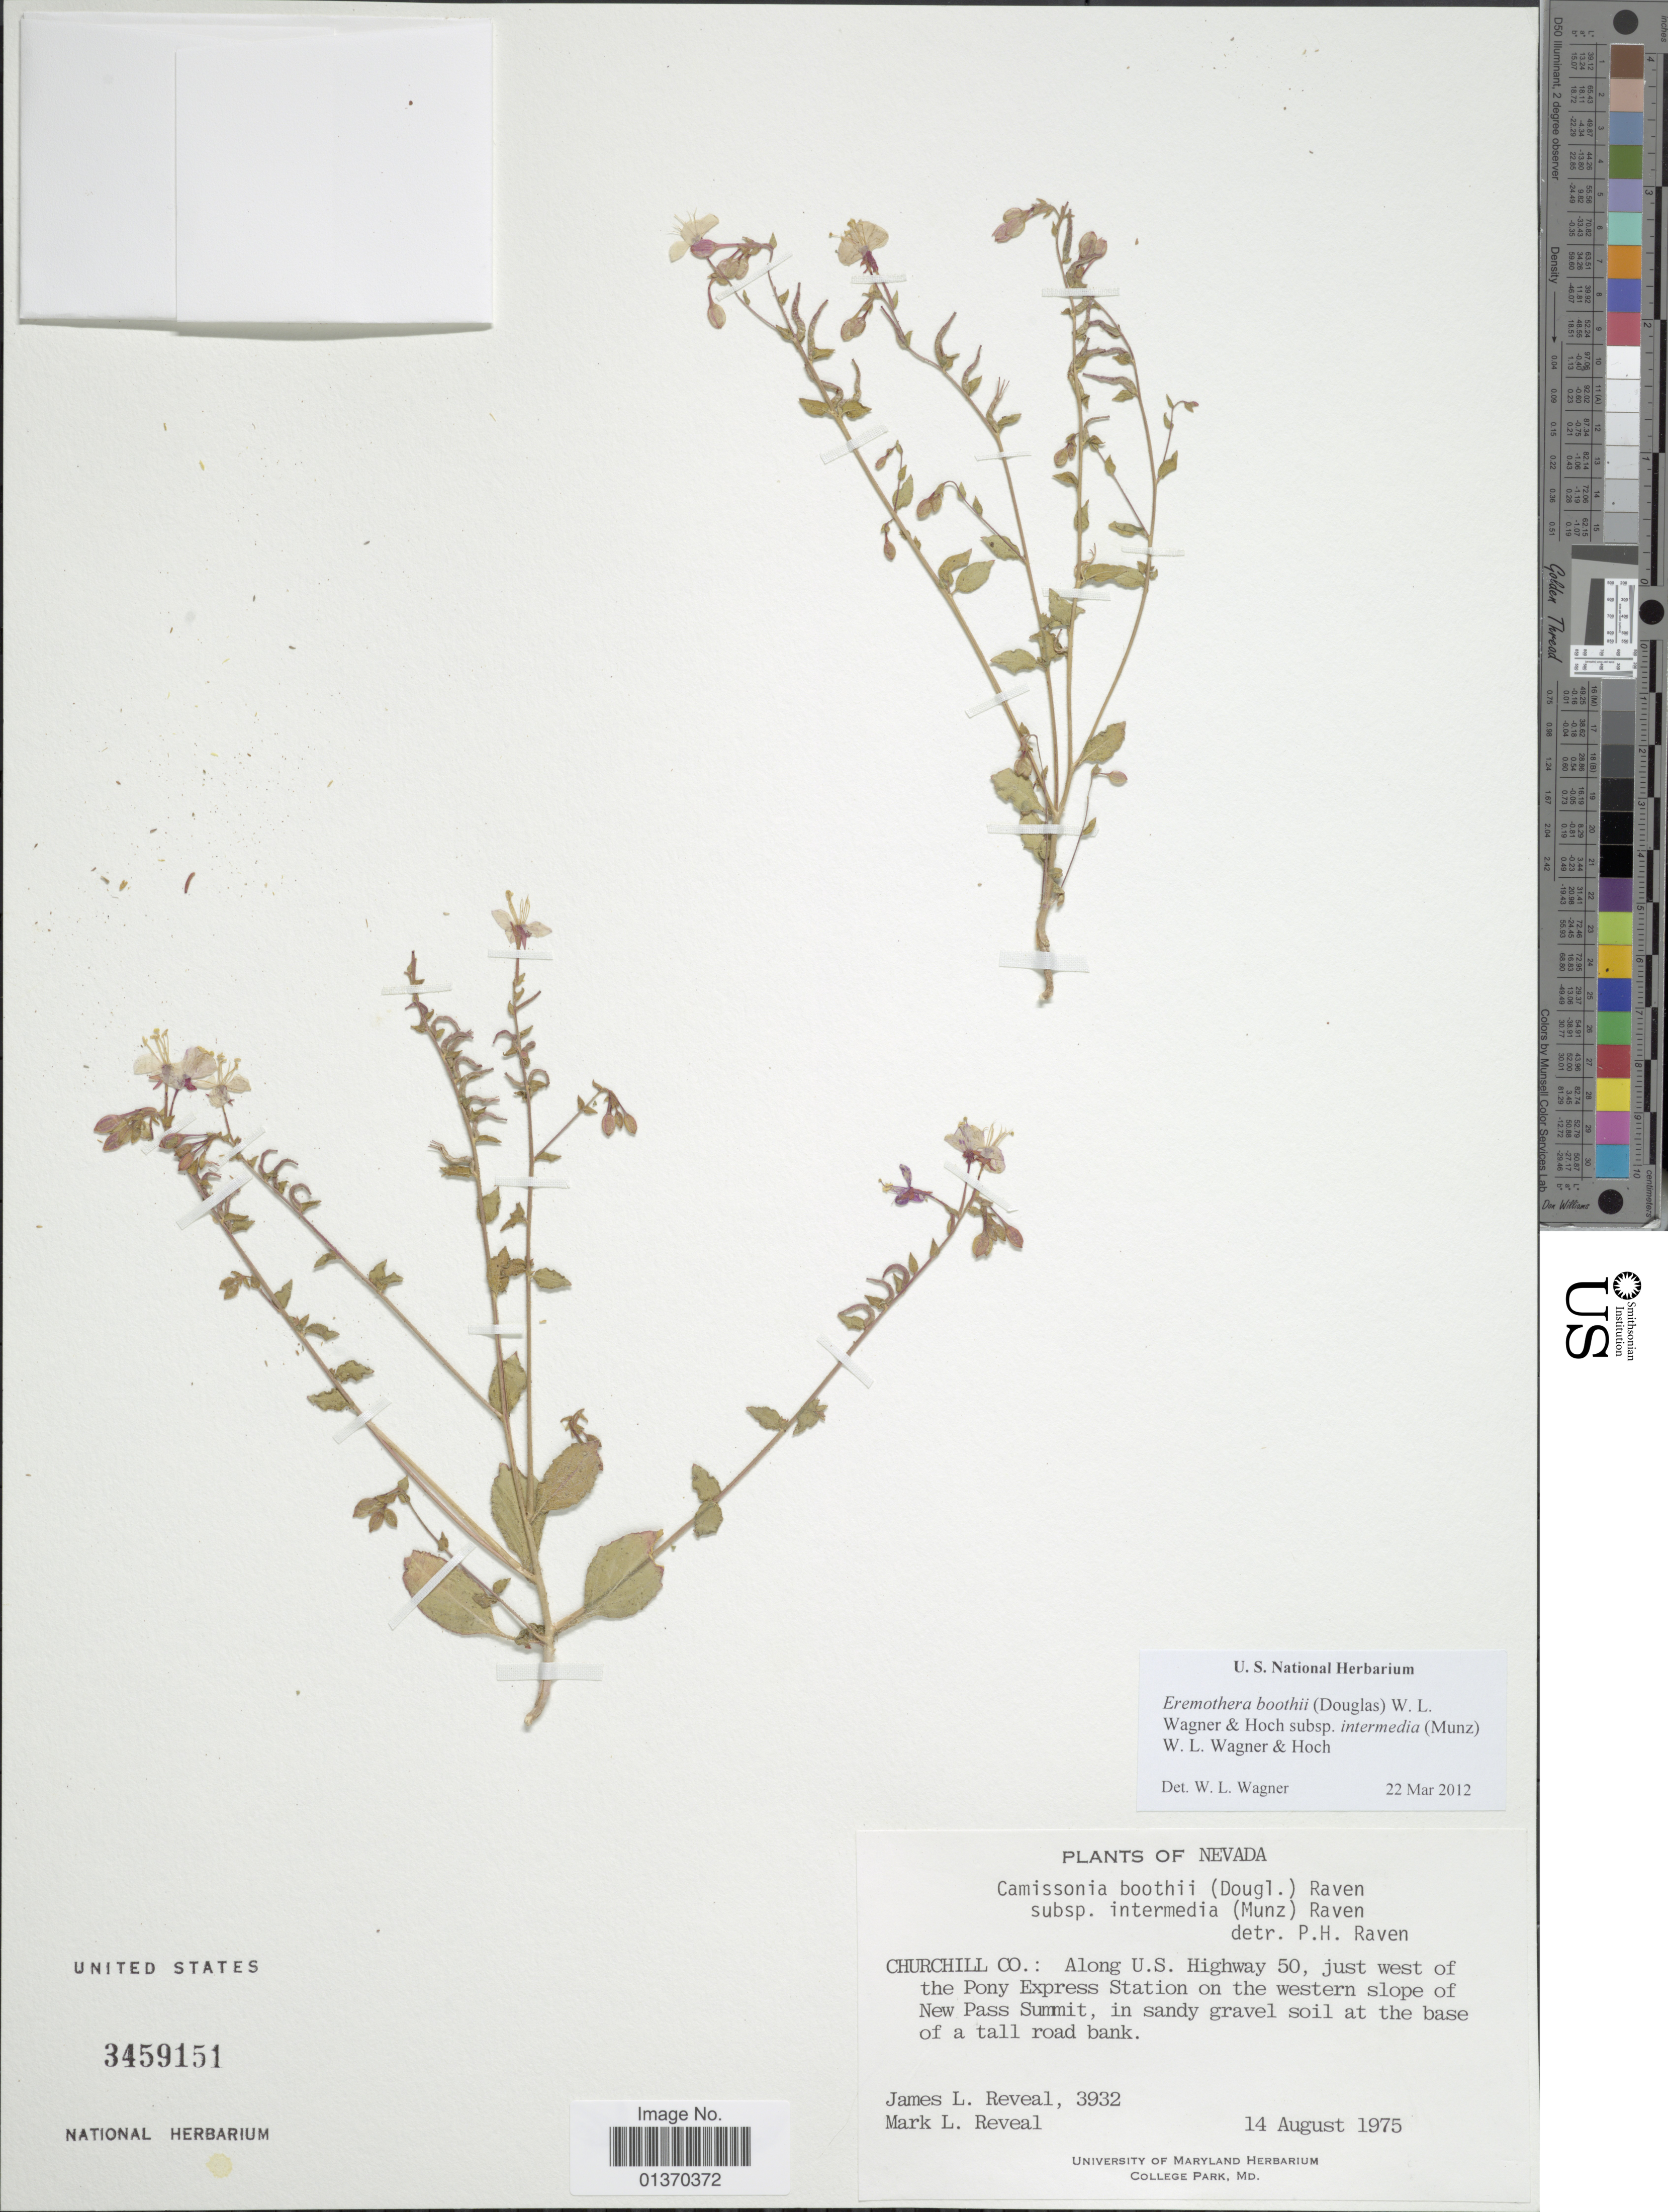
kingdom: Plantae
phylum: Tracheophyta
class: Magnoliopsida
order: Myrtales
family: Onagraceae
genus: Eremothera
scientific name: Eremothera boothii subsp. intermedia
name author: (Munz) W.L. Wagner & Hoch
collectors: J. L. Reveal & M. L. Reveal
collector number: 3932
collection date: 1975-08-14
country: United States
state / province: Nevada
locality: Churchill Co.: Along U.S. Highway 50, just west of the Pony Express Station on the western slope of New Pass Summit, in sandy gravel soil at the base of a tall road bank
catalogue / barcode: US 3459151